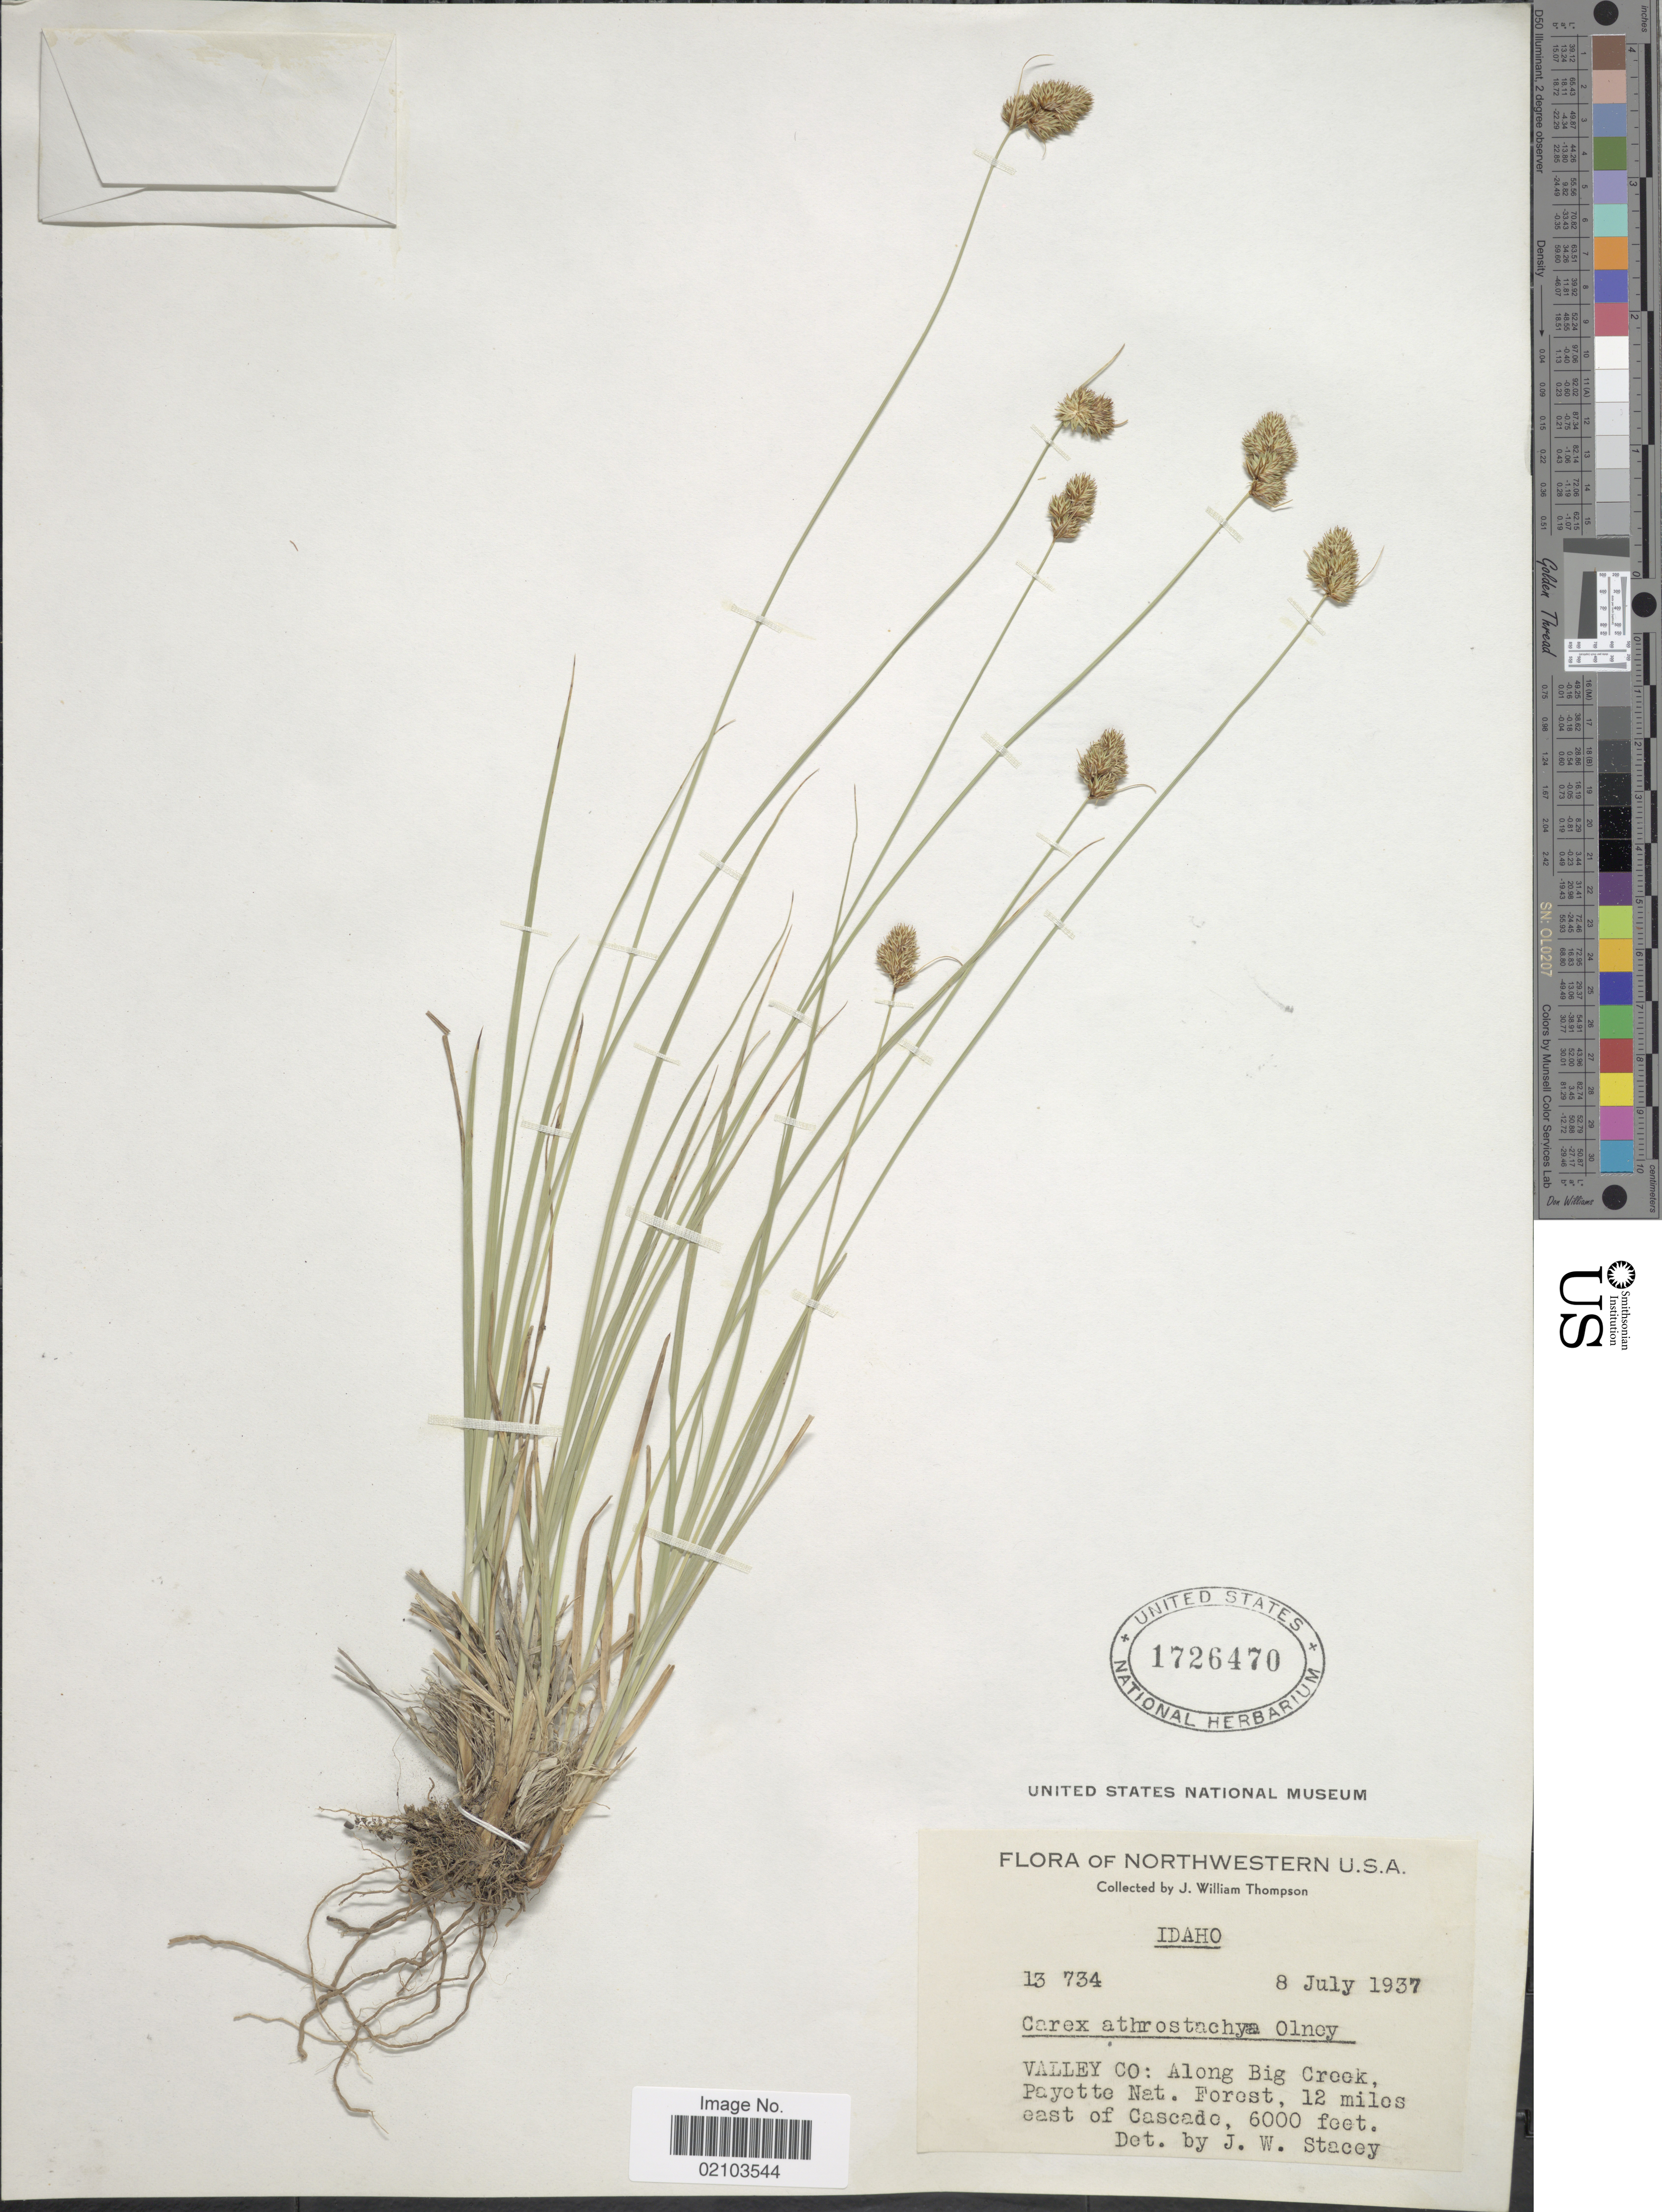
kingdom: Plantae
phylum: Tracheophyta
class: Liliopsida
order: Poales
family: Cyperaceae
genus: Carex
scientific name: Carex athrostachya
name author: Olney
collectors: J. W. Thompson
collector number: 13734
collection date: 1937-07-08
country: United States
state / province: Idaho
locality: Valley Co: Along Big Creek, Payette Nat. Forest, 12 miles east of Cascade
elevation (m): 1829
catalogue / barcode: US 1726470